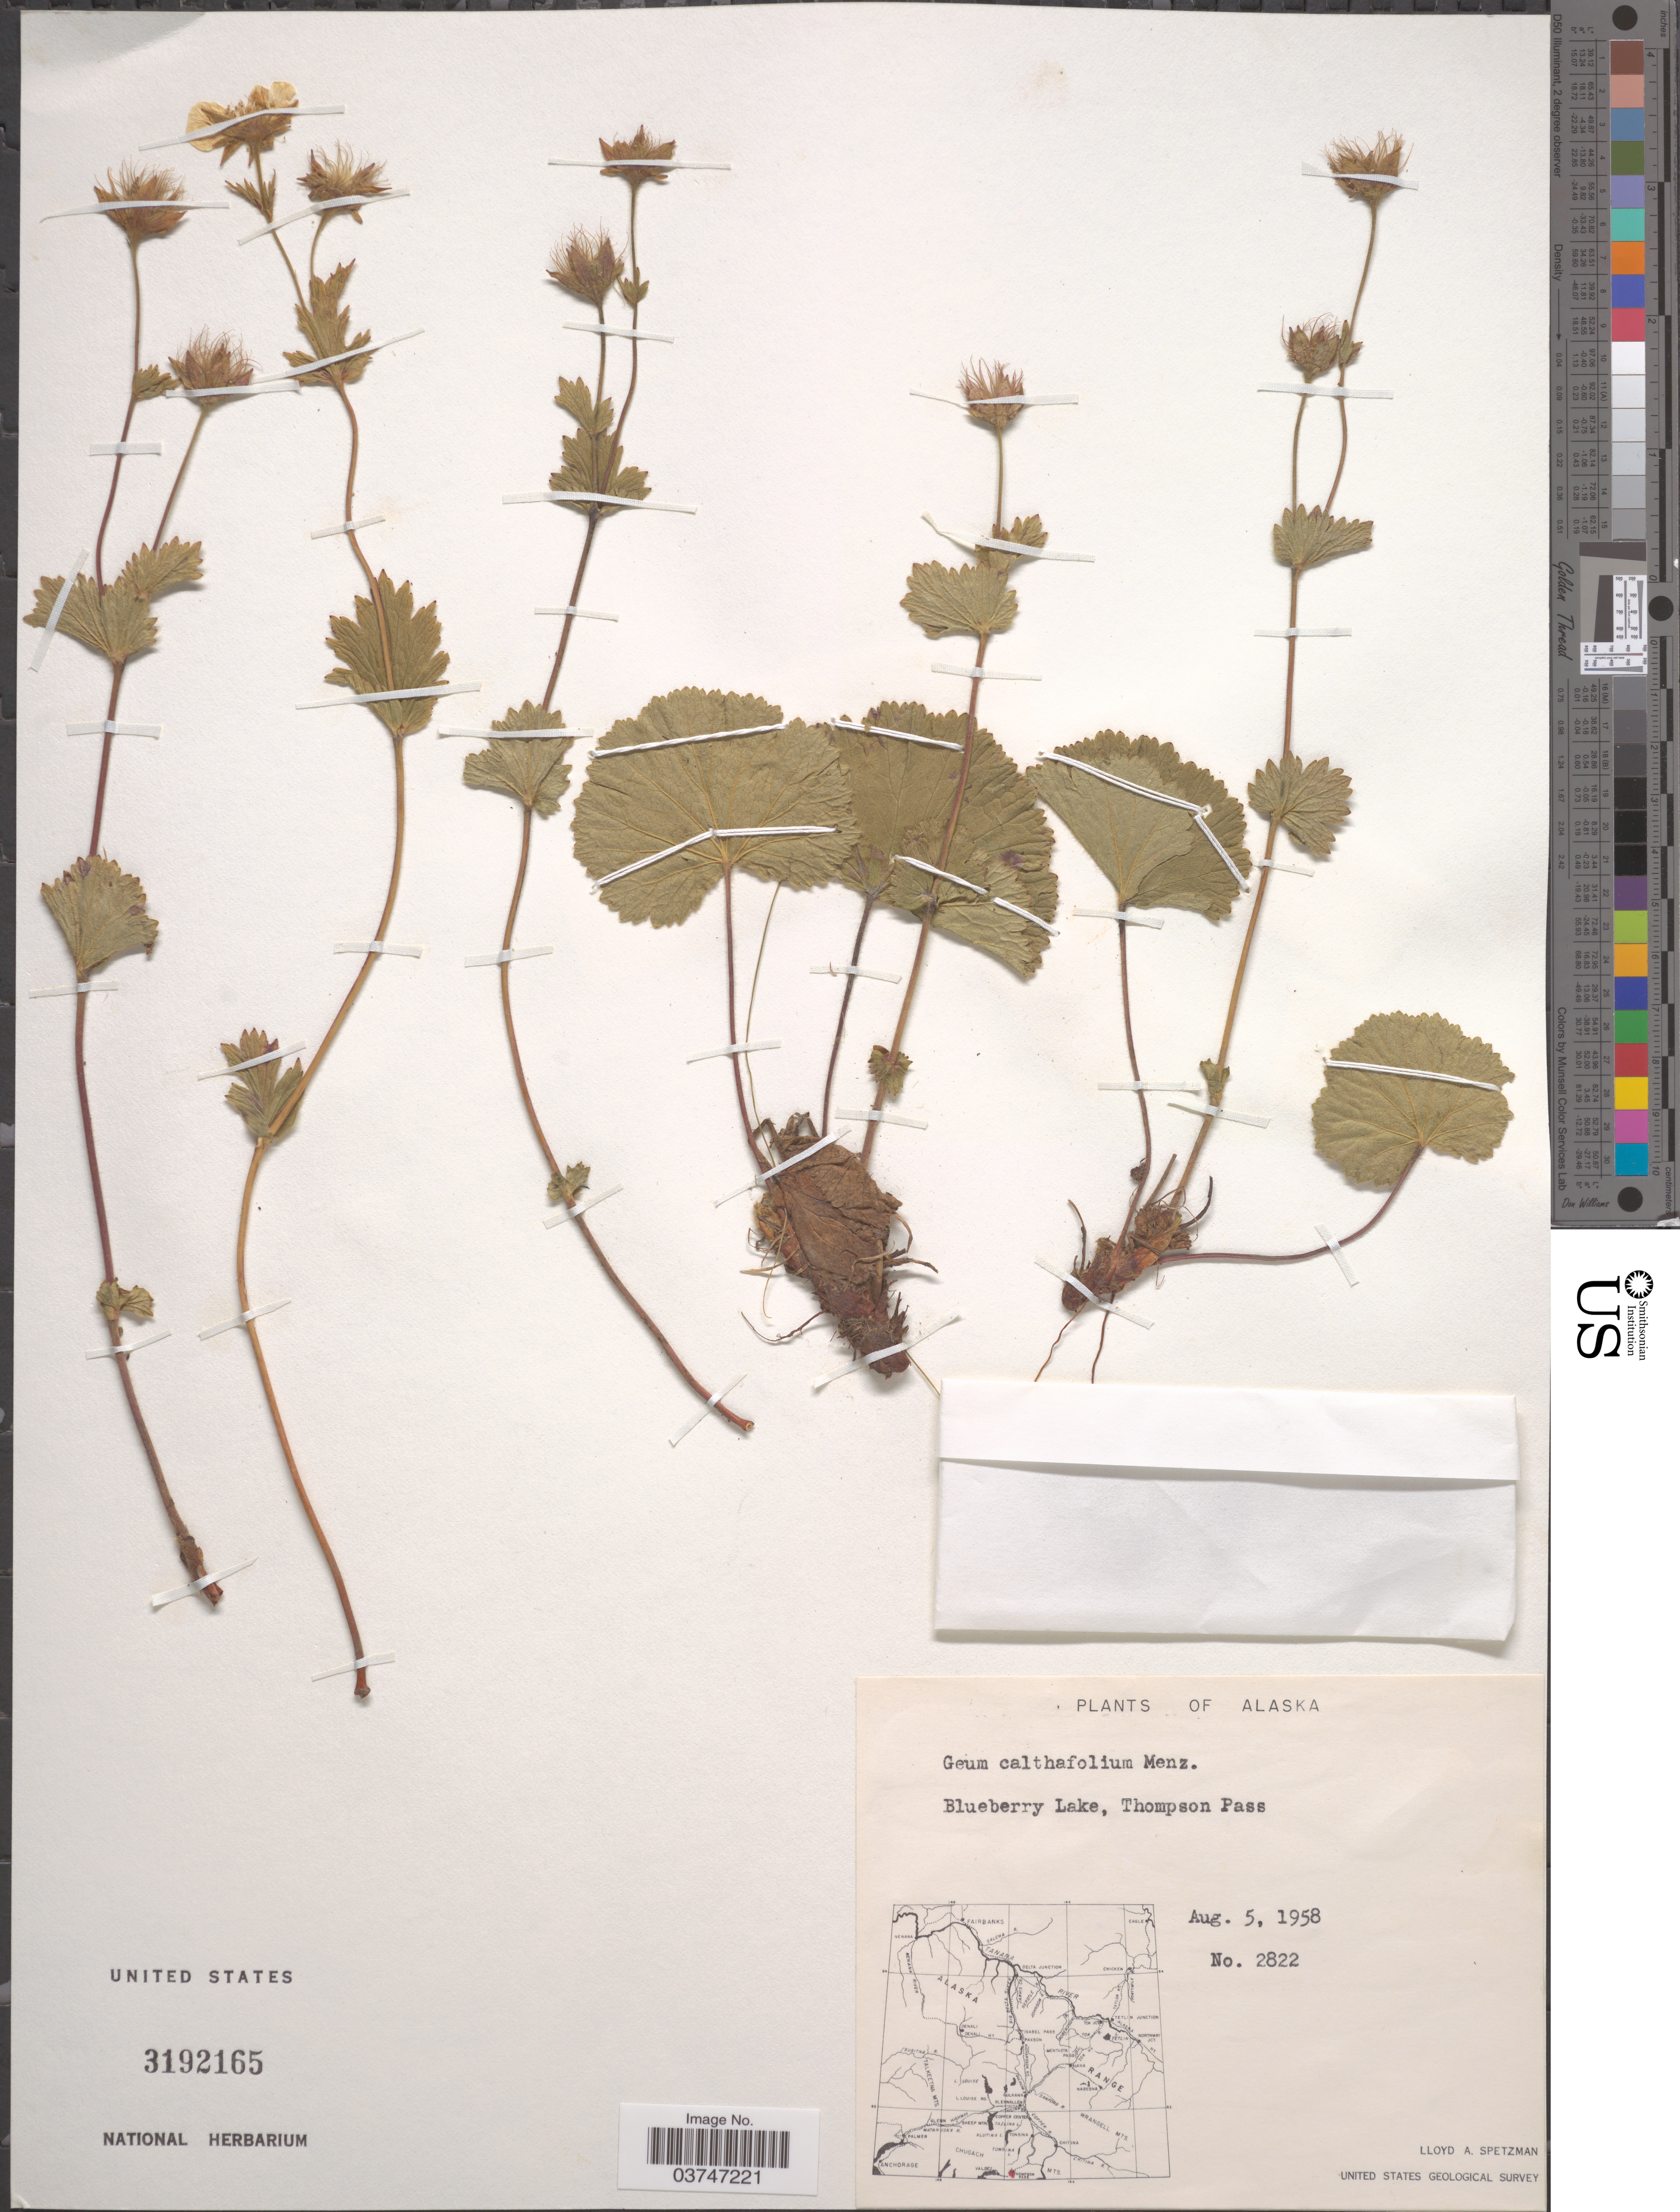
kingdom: Plantae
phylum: Tracheophyta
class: Magnoliopsida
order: Rosales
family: Rosaceae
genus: Geum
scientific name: Geum calthifolium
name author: Menzies ex Sm.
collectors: L. Spetzman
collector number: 2822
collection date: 1958-08-05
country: United States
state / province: Alaska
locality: Blueberry Lake, Thompson Pass.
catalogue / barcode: US 3192165